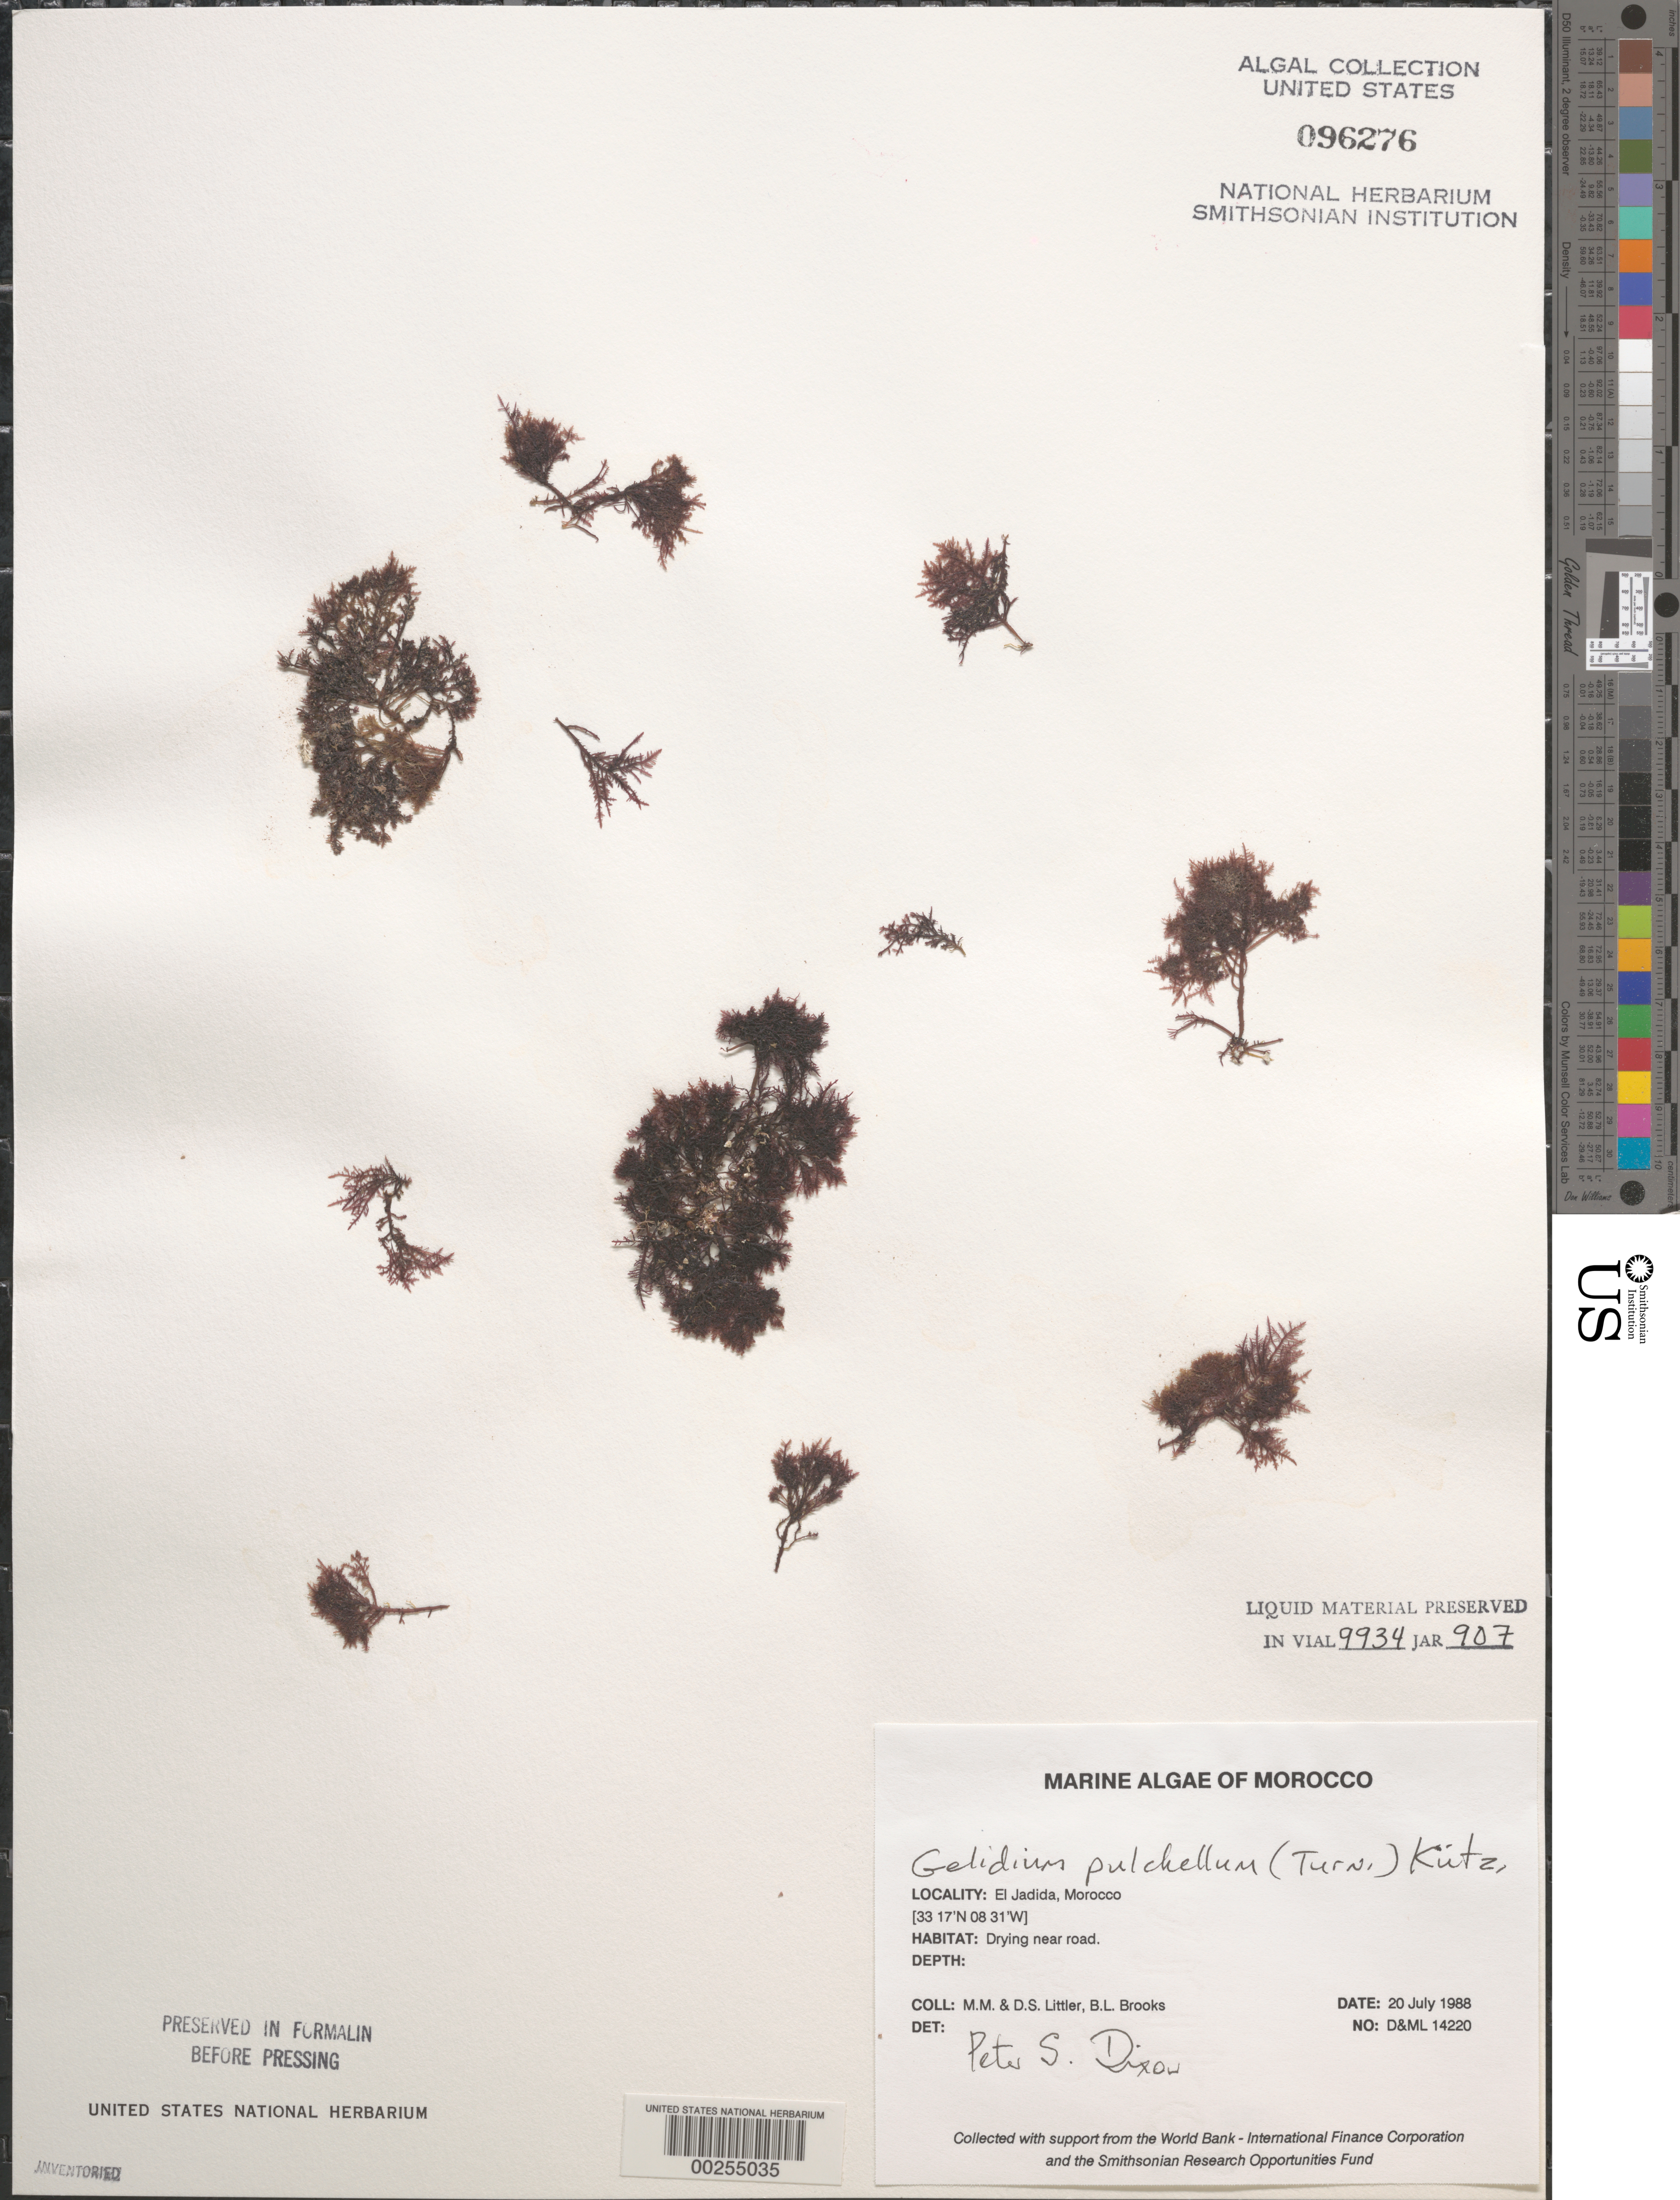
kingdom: Plantae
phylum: Rhodophyta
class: Florideophyceae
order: Gelidiales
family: Gelidiaceae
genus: Gelidium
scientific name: Gelidium pulchellum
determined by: Dixon, P. S.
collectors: M. M. Littler, D. S. Littler & B. Brooks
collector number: D&ML 14220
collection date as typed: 20 Jul 1988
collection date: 1988-07-20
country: Morocco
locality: El Jadida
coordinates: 33 17'N, 08 31'W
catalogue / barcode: US 96276